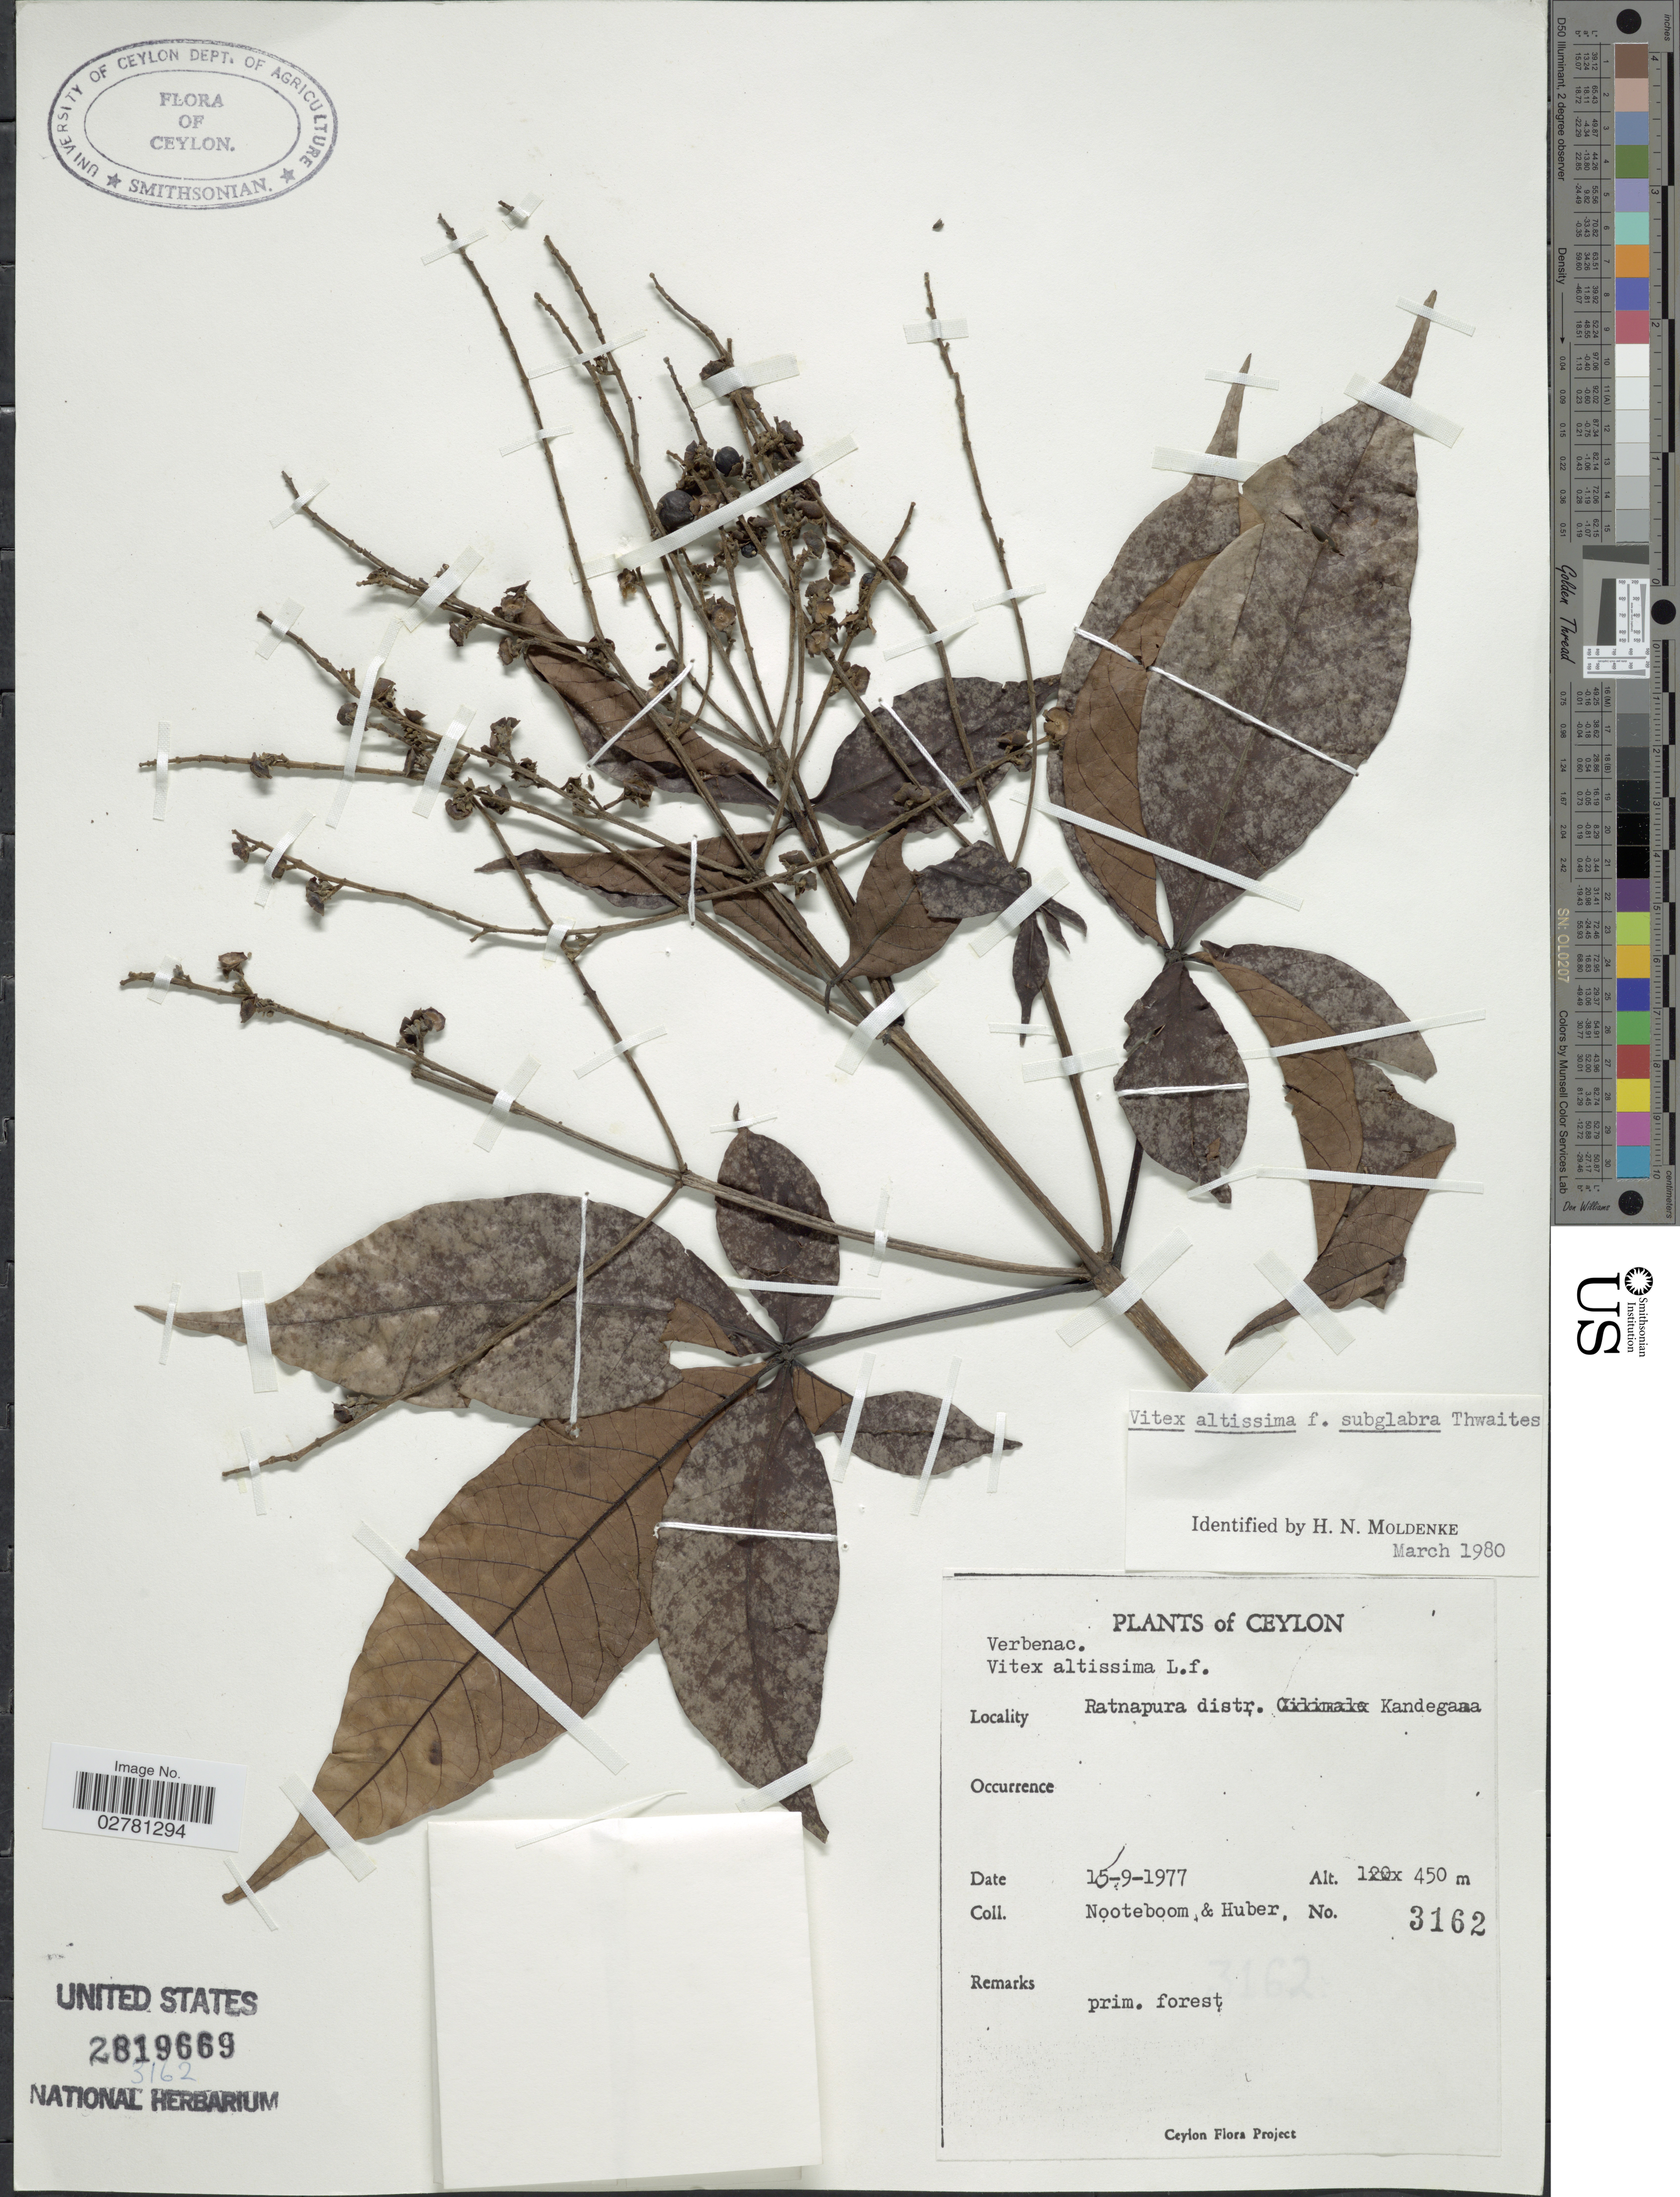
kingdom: Plantae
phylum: Tracheophyta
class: Magnoliopsida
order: Lamiales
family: Lamiaceae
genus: Vitex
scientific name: Vitex altissima f. subglabra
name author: C.B. Clarke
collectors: Nooteboom, -- & Huber, --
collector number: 3162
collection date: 1977-09-15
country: Sri Lanka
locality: Ceylon. Ratnapura distr. Kandegana.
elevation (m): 450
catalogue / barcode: US 2819669